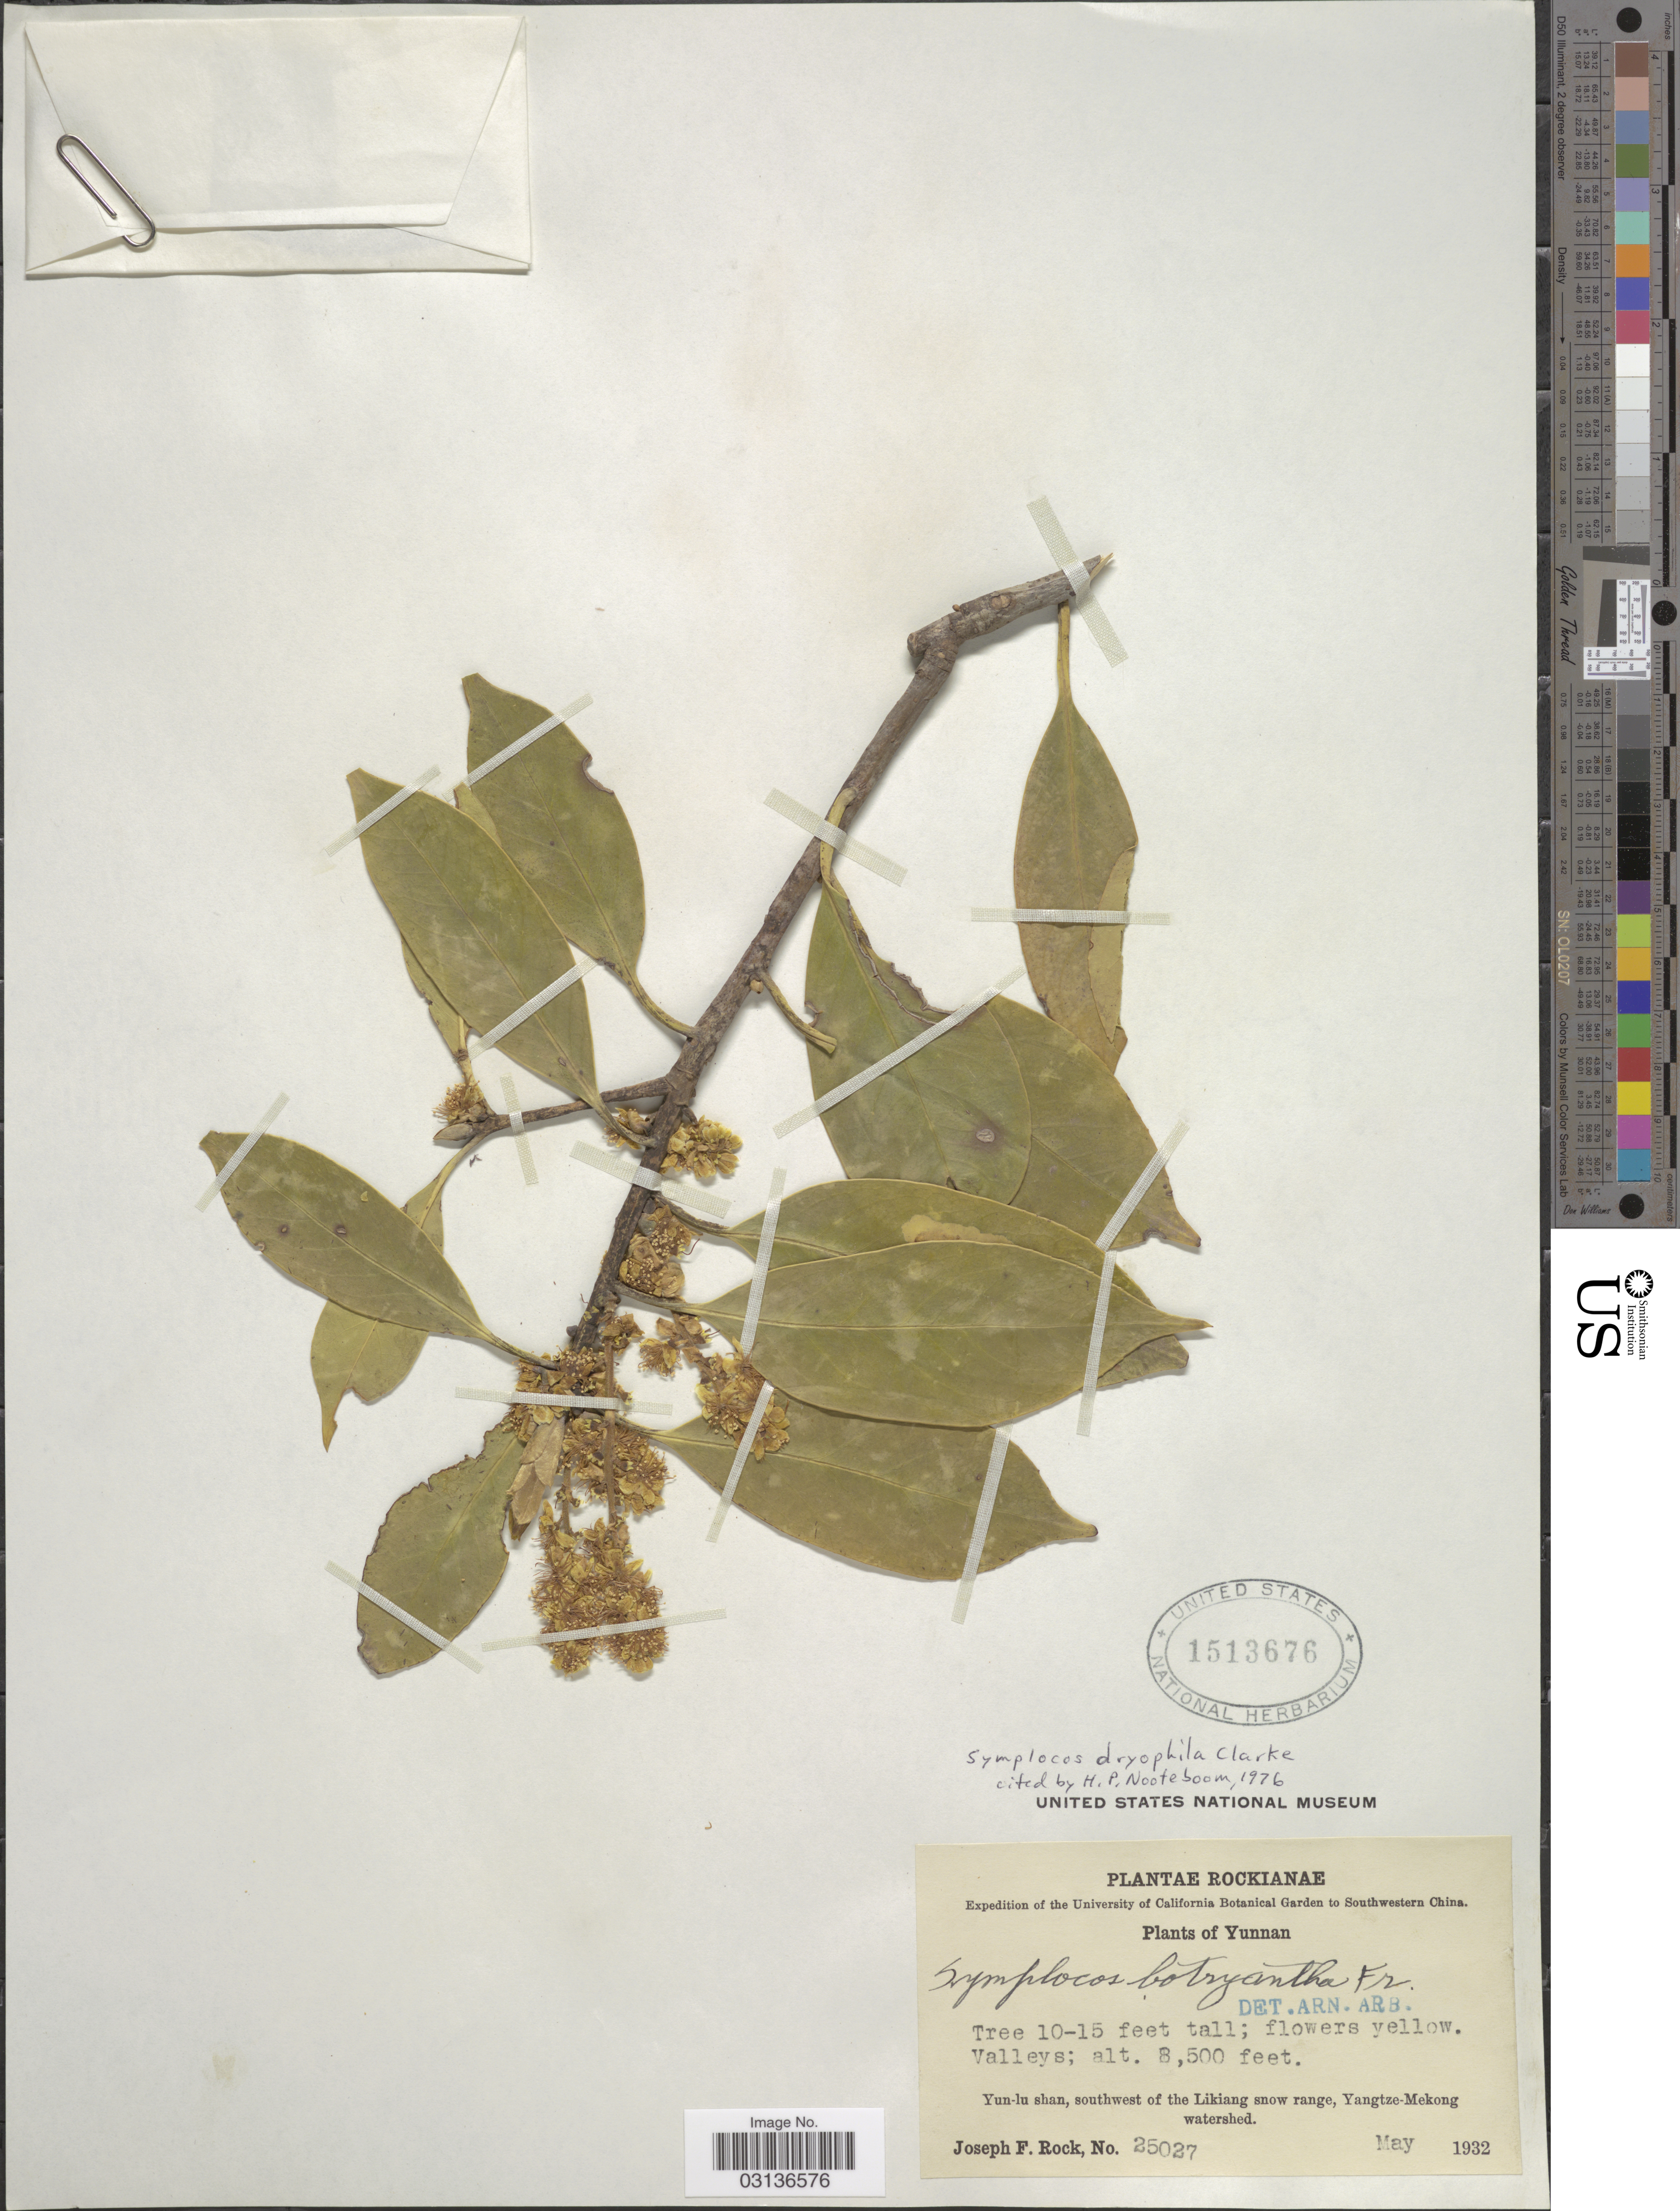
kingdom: Plantae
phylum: Tracheophyta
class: Magnoliopsida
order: Ericales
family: Symplocaceae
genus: Symplocos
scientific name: Symplocos dryophila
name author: C.B. Clarke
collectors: J. F. Rock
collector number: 25027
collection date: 1932-05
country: China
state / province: Yunnan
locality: Southwestern China. Valleys. Yu-lu shan, southwest of the Likiang snow range, Yangtze-Mekong watershed.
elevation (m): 2591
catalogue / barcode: US 1513676